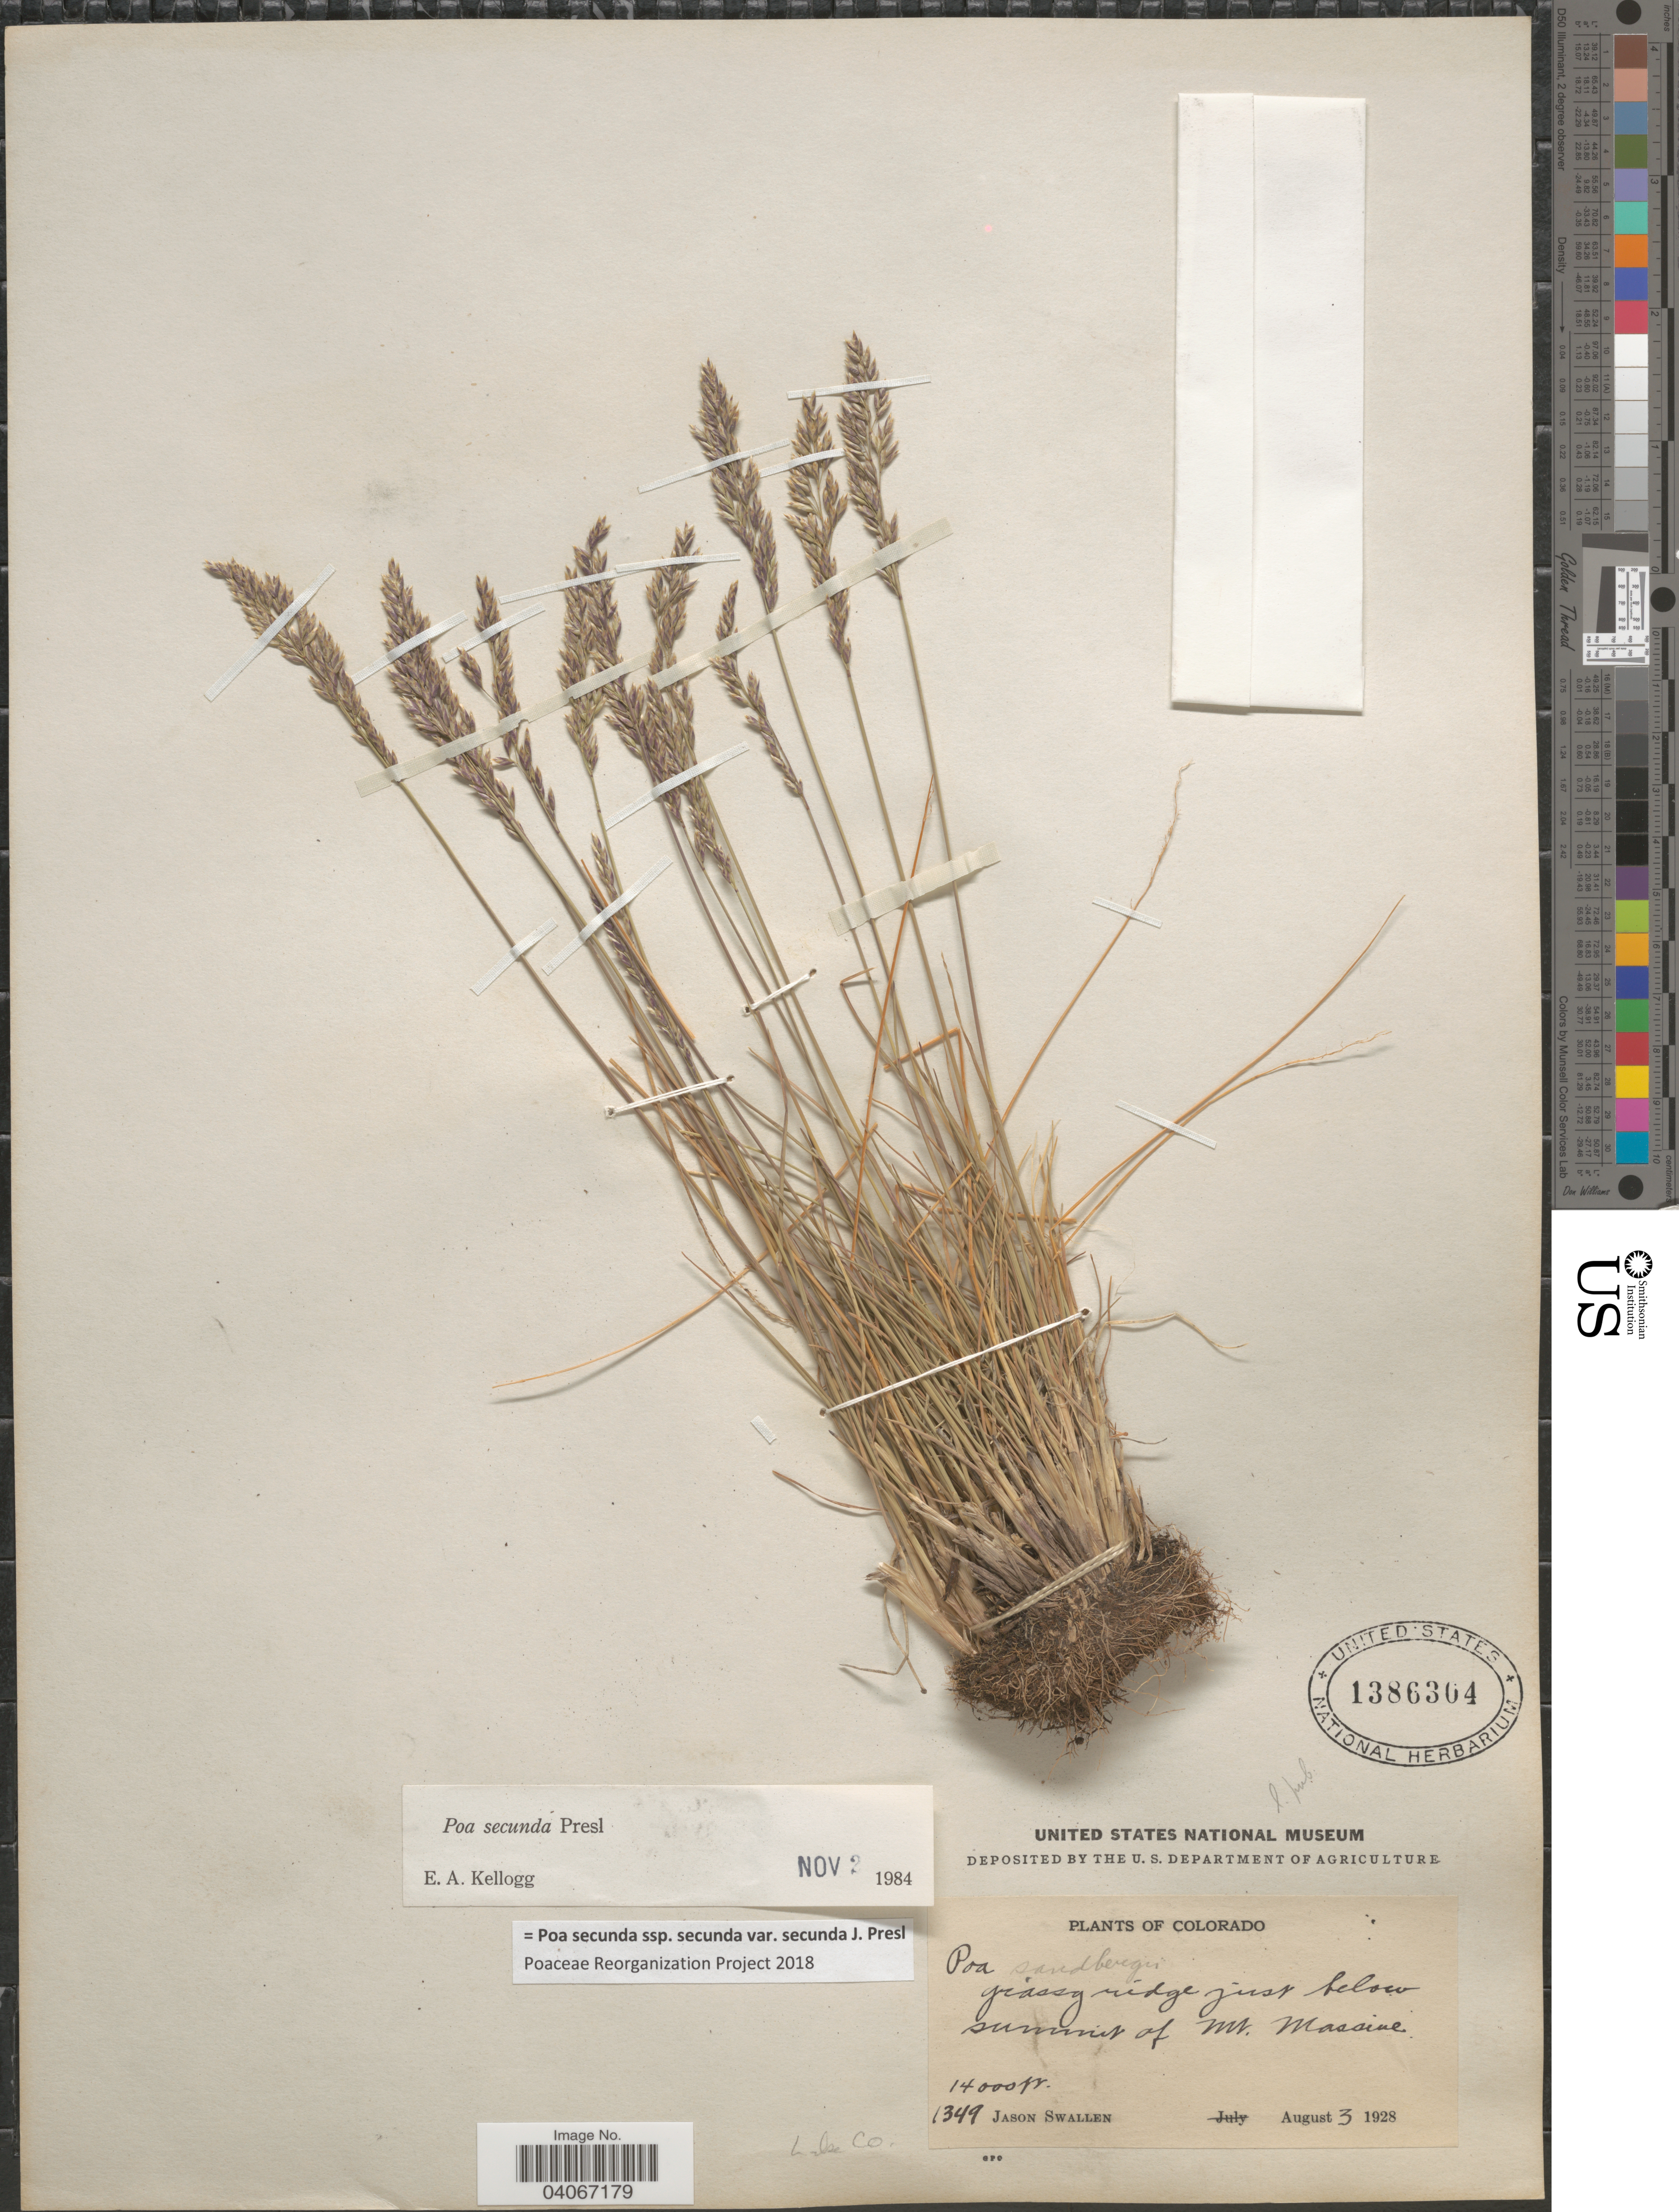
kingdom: Plantae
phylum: Tracheophyta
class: Liliopsida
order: Poales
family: Poaceae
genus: Poa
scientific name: Poa secunda subsp. secunda var. secunda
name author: J. Presl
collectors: J. R. Swallen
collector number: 1349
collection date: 1928-08-03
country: United States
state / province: Colorado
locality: Grassy ridge just below summit of Mt. Massive. Lake Co.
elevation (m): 4267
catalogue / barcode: US 1386364